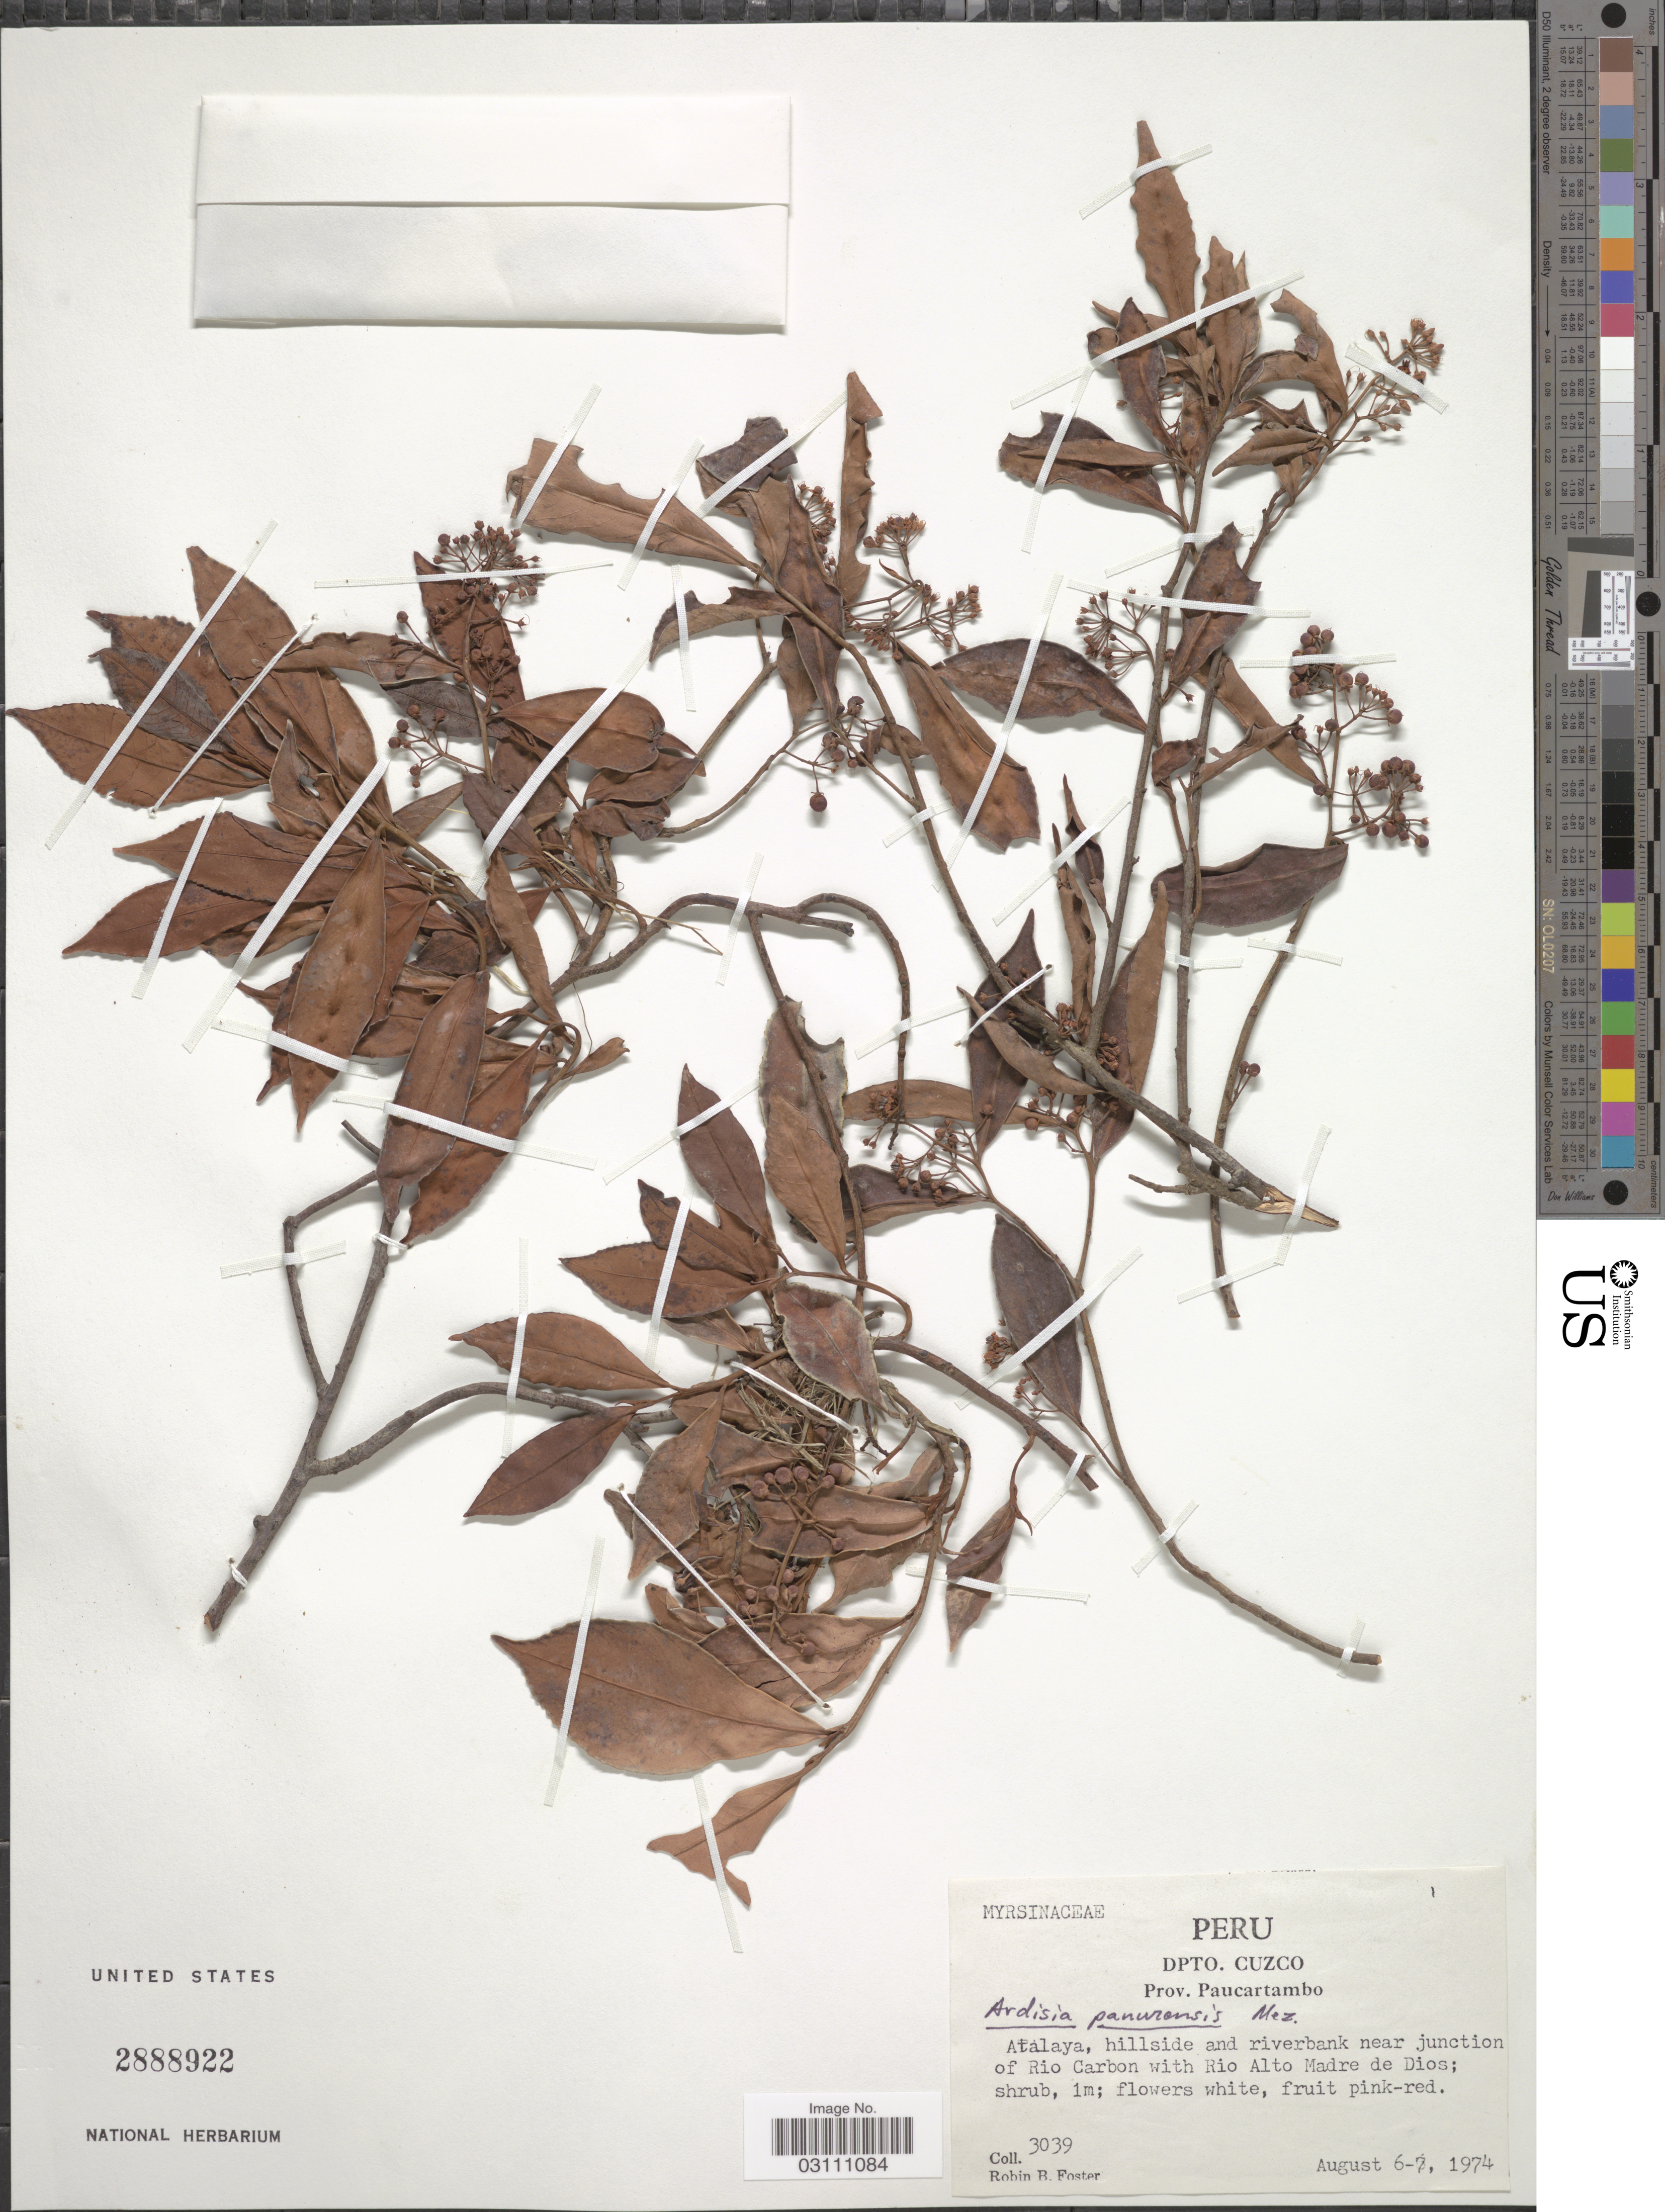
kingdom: Plantae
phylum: Tracheophyta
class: Magnoliopsida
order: Ericales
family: Primulaceae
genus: Ardisia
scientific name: Ardisia panurensis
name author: Mez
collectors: R. B. Foster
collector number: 3039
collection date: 1974-08-06/1974-08-07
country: Peru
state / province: Cusco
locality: Dpto. Cuzco. Prov. Paucartambo. Atalaya, hillside and riverbank near junction of Rio Carbon with Rio Alto Madre de Dios.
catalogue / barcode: US 2888922